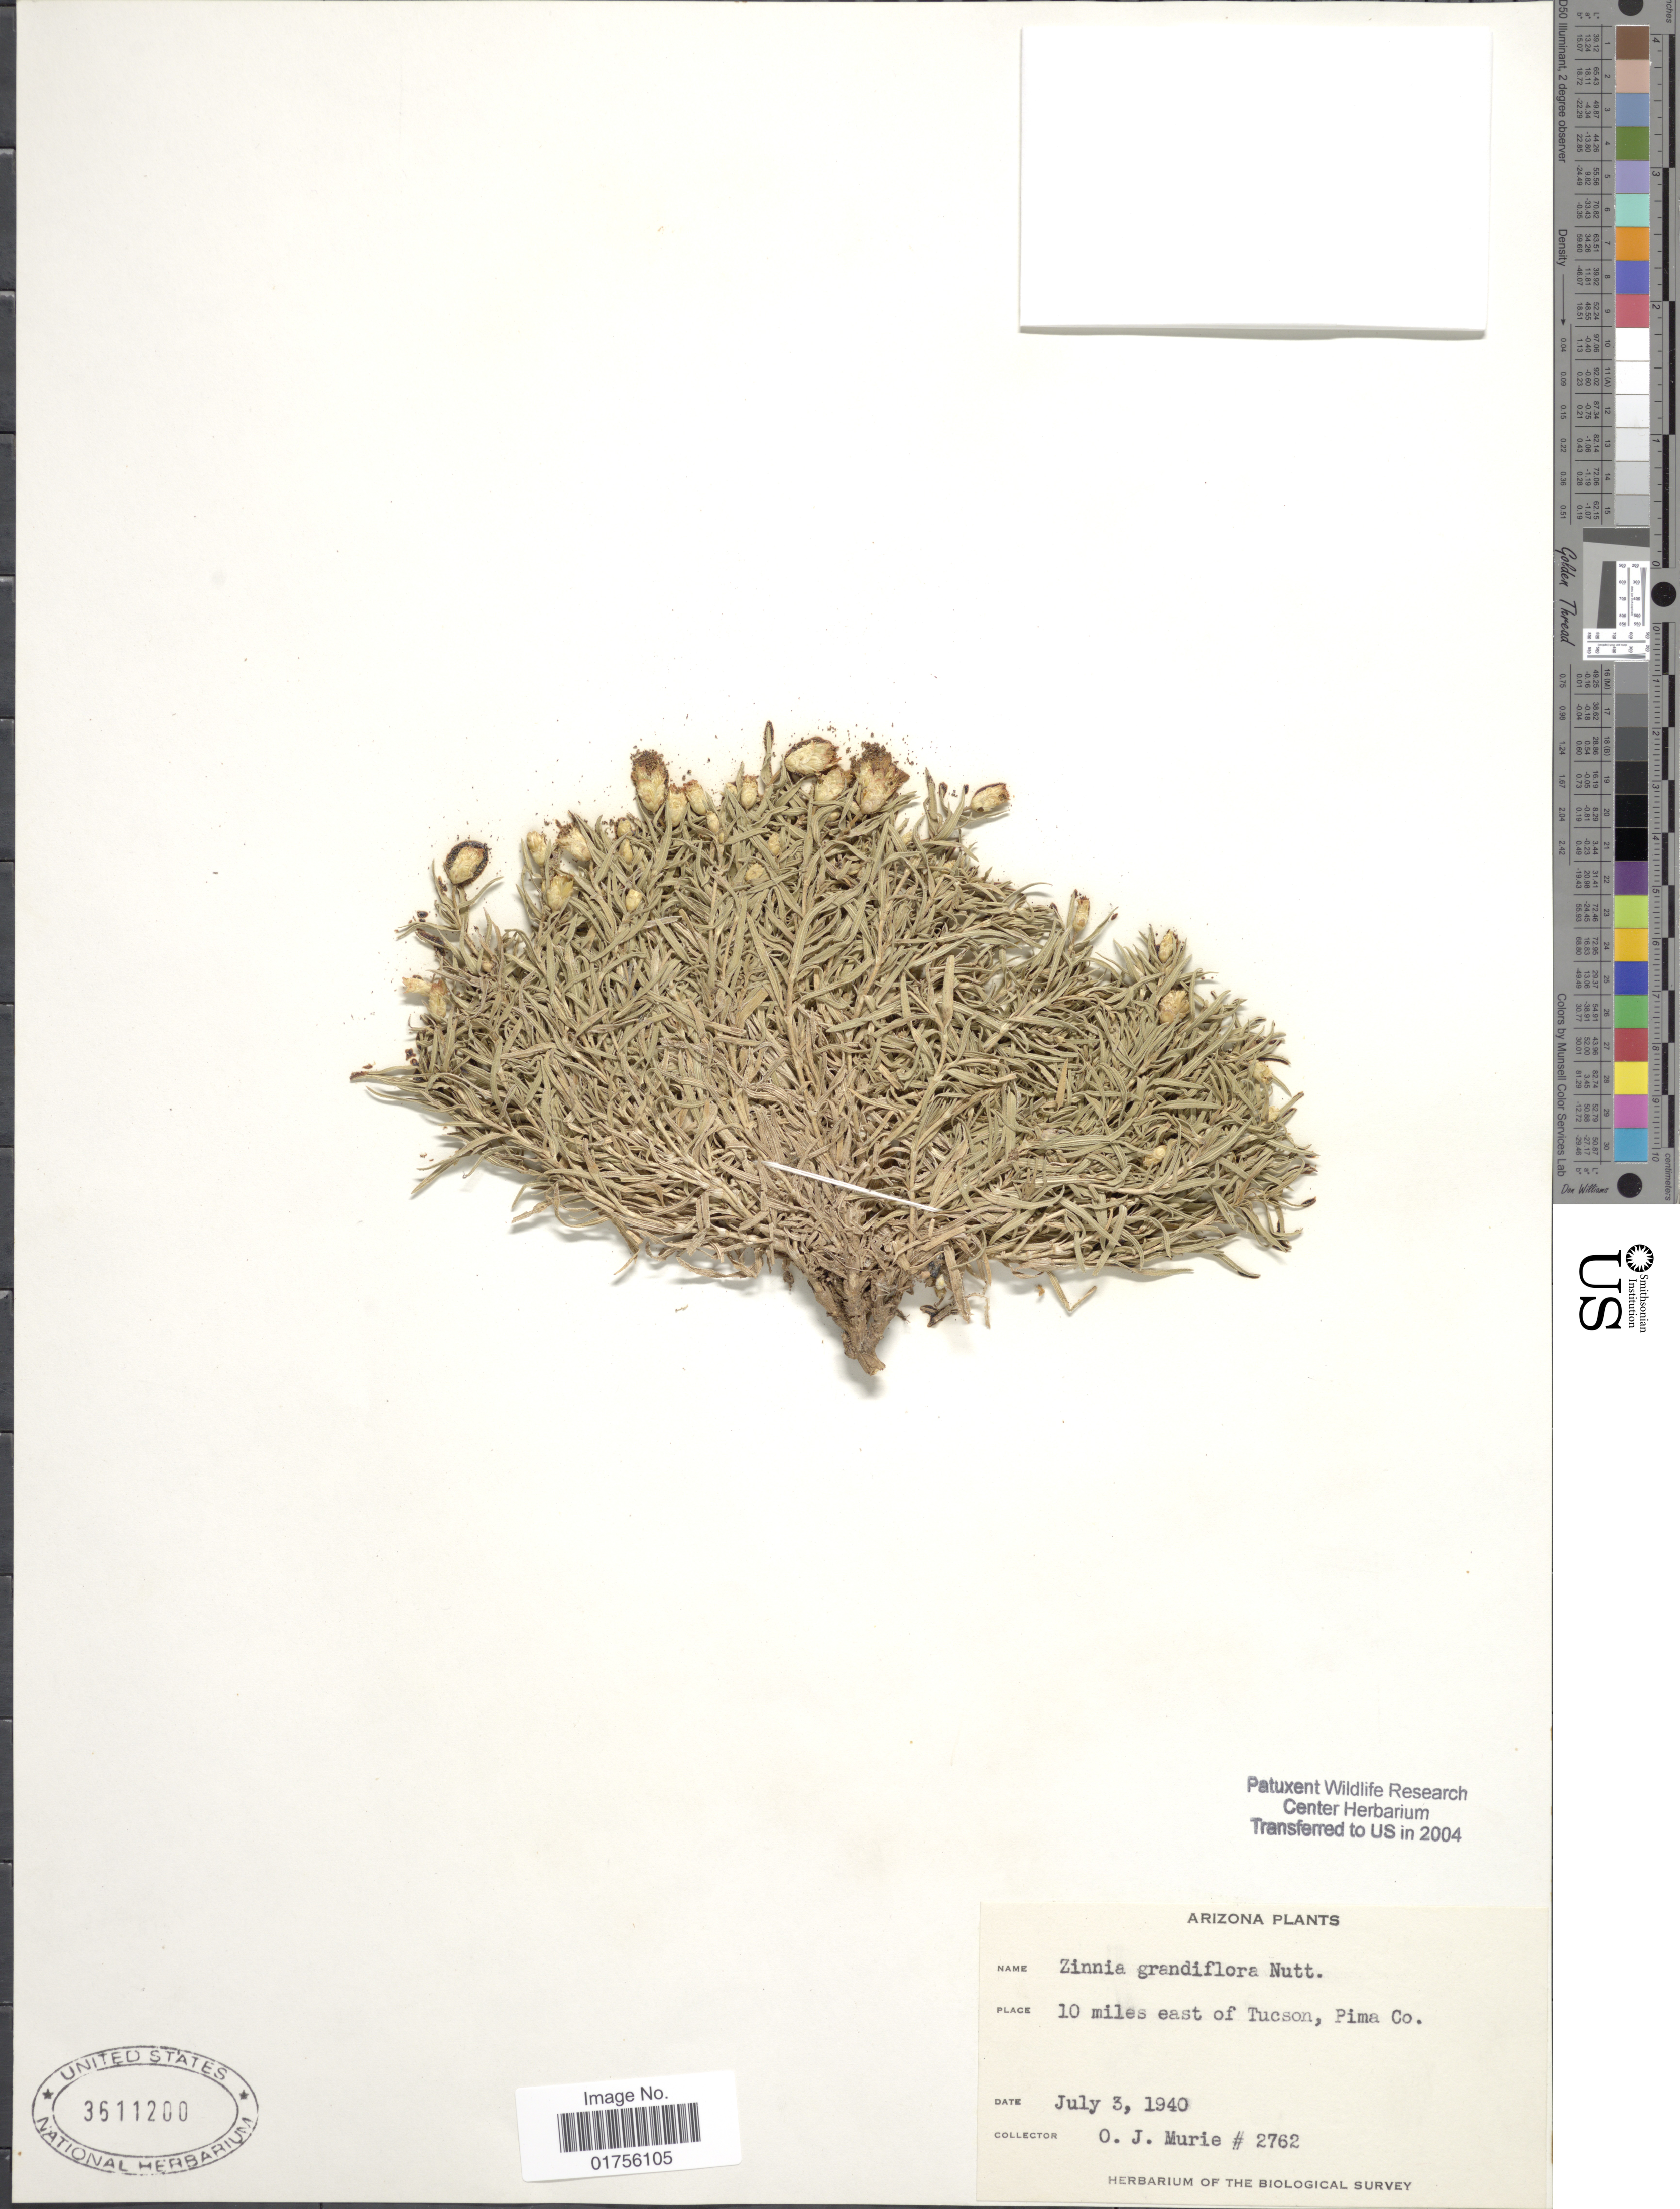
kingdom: Plantae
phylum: Tracheophyta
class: Magnoliopsida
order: Asterales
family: Asteraceae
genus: Zinnia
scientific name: Zinnia grandiflora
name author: Nutt.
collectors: O. Murie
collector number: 2762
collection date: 1940-07-03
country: United States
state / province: Arizona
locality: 10 miles east of Tucson, Pima Co.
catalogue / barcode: US 3611200